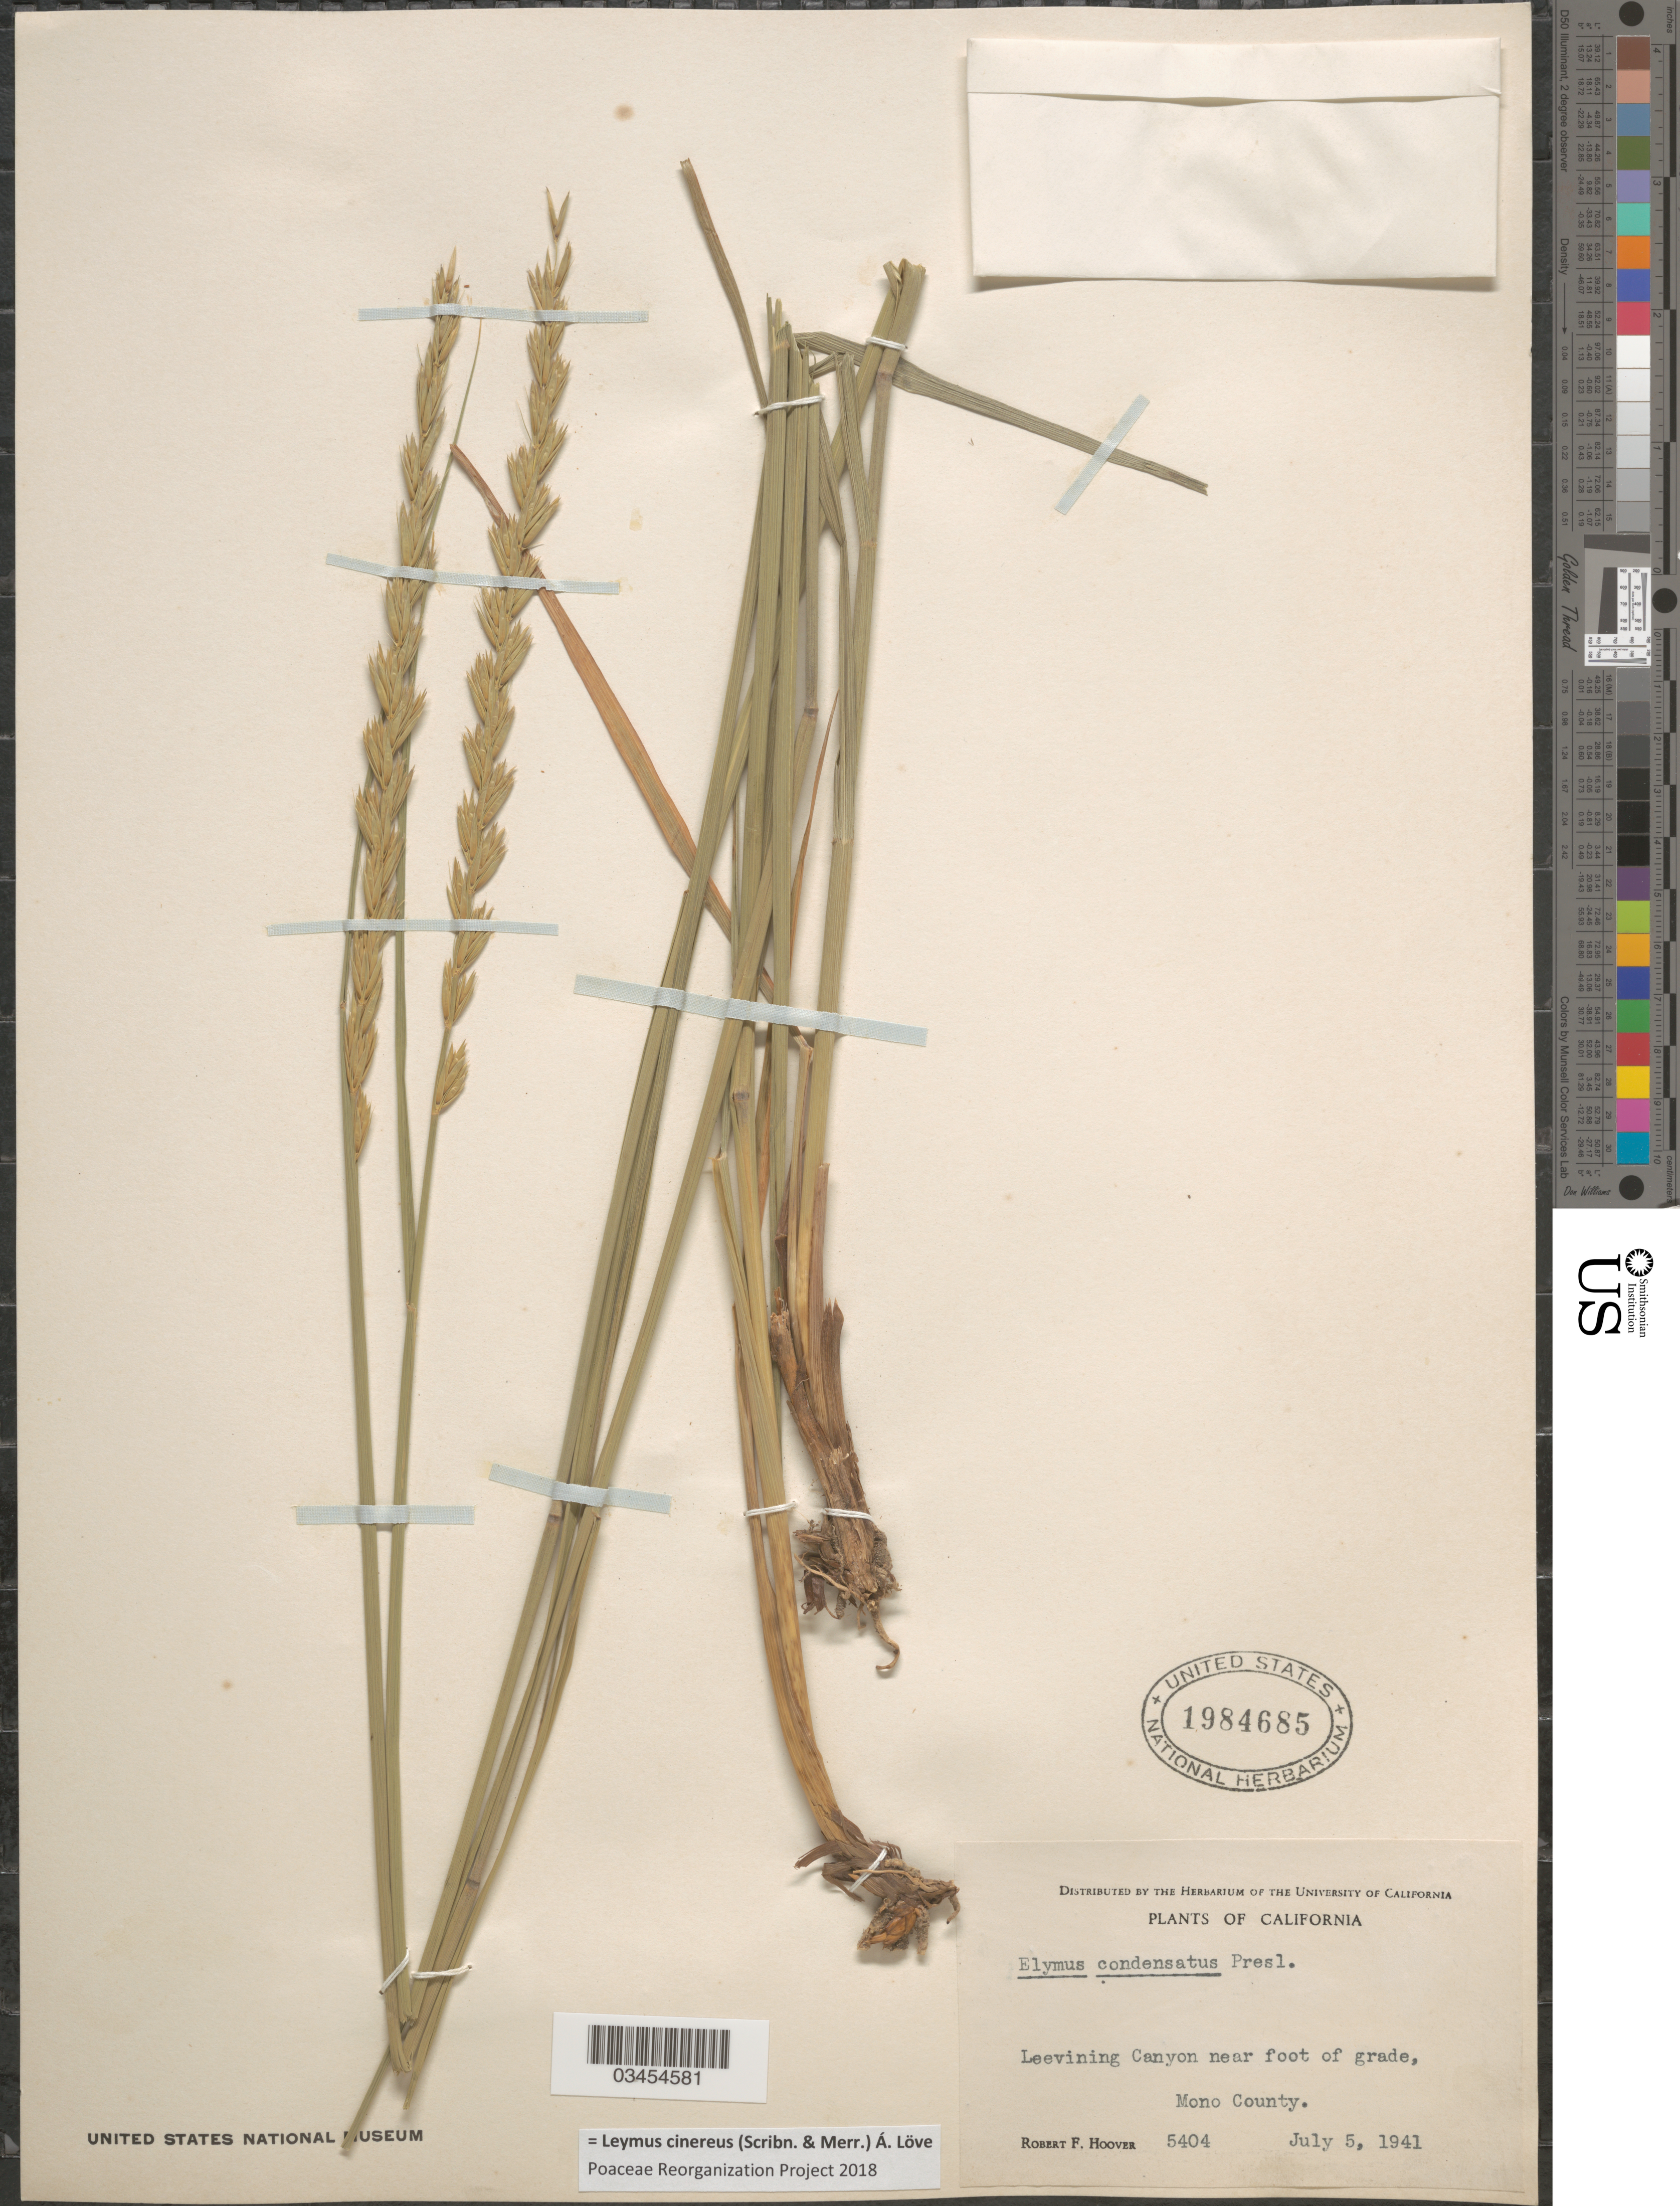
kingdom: Plantae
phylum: Tracheophyta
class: Liliopsida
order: Poales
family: Poaceae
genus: Leymus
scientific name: Leymus cinereus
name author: (Scribn. & Merr.) Á. Löve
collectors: R. F. Hoover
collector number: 5404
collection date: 1941-07-05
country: United States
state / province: California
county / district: Mono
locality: Leevining Canyon near foot of grade, Mono County.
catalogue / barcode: US 1984685